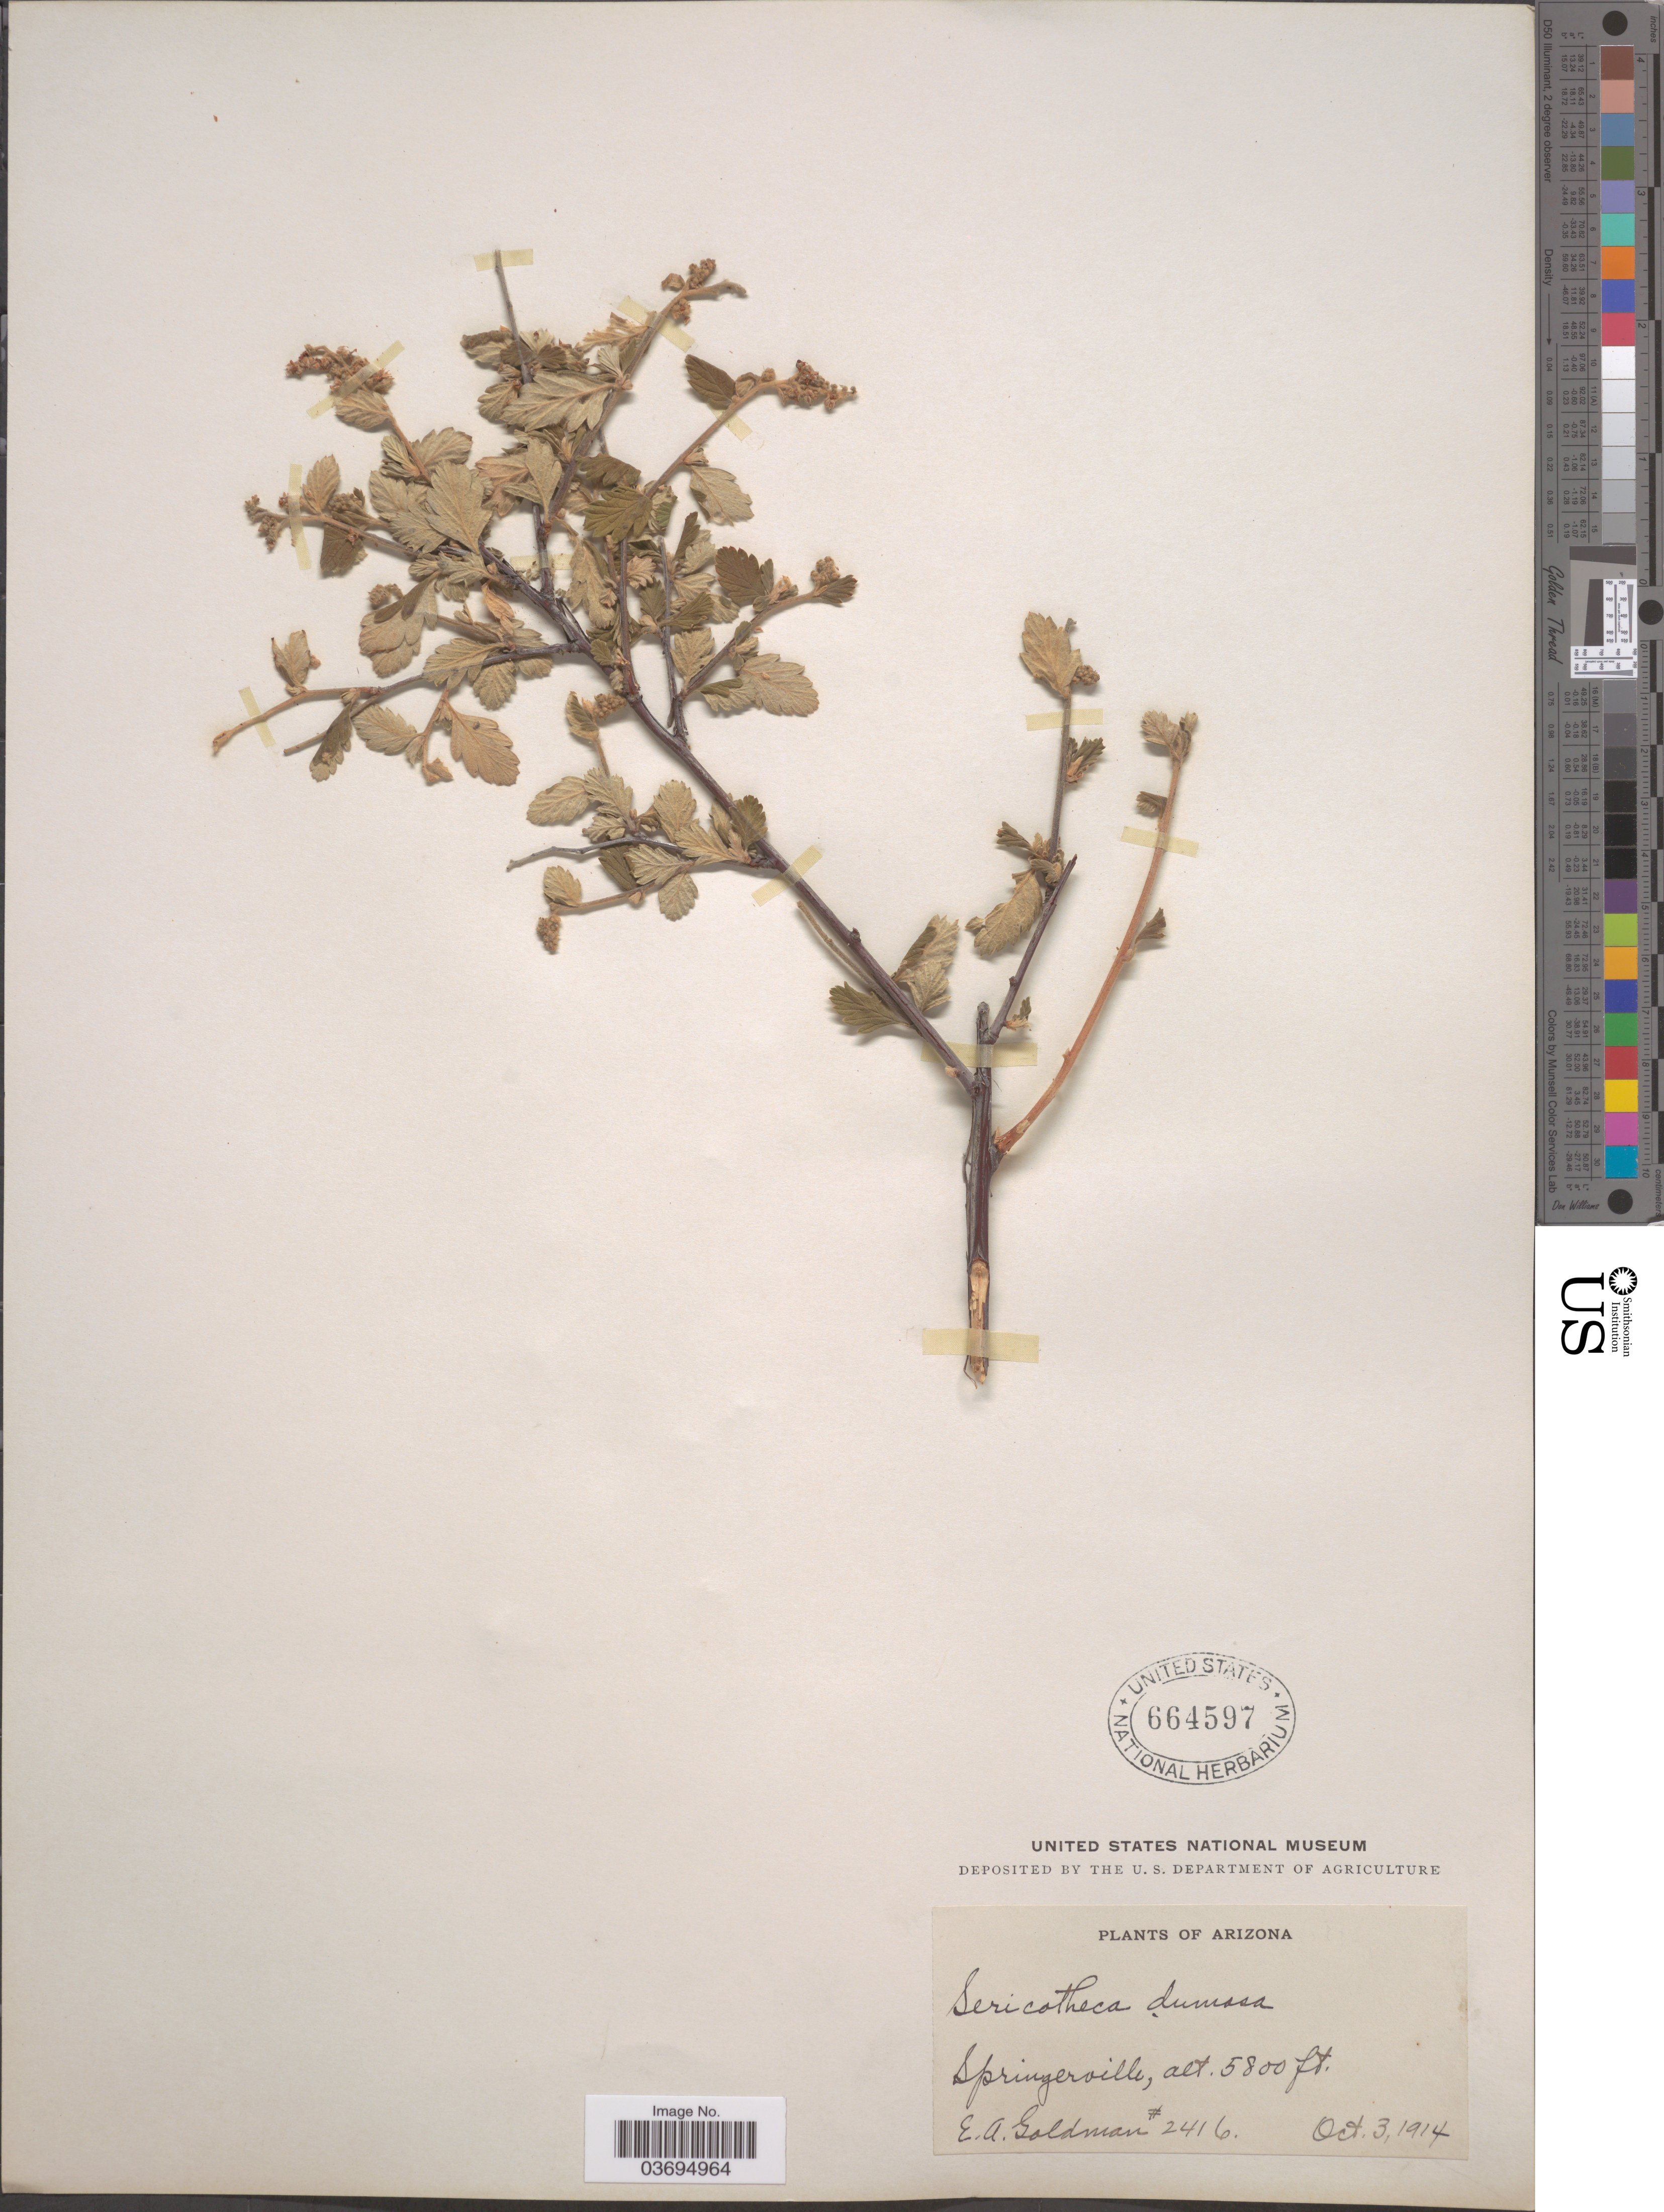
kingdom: Plantae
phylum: Tracheophyta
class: Magnoliopsida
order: Rosales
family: Rosaceae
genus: Holodiscus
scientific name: Holodiscus discolor var. dumosus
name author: Maxim. ex J.M. Coult.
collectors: E. A. Goldman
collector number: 2416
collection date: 1914-10-03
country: United States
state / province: Arizona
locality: Springerville.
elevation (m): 1768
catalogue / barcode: US 664597